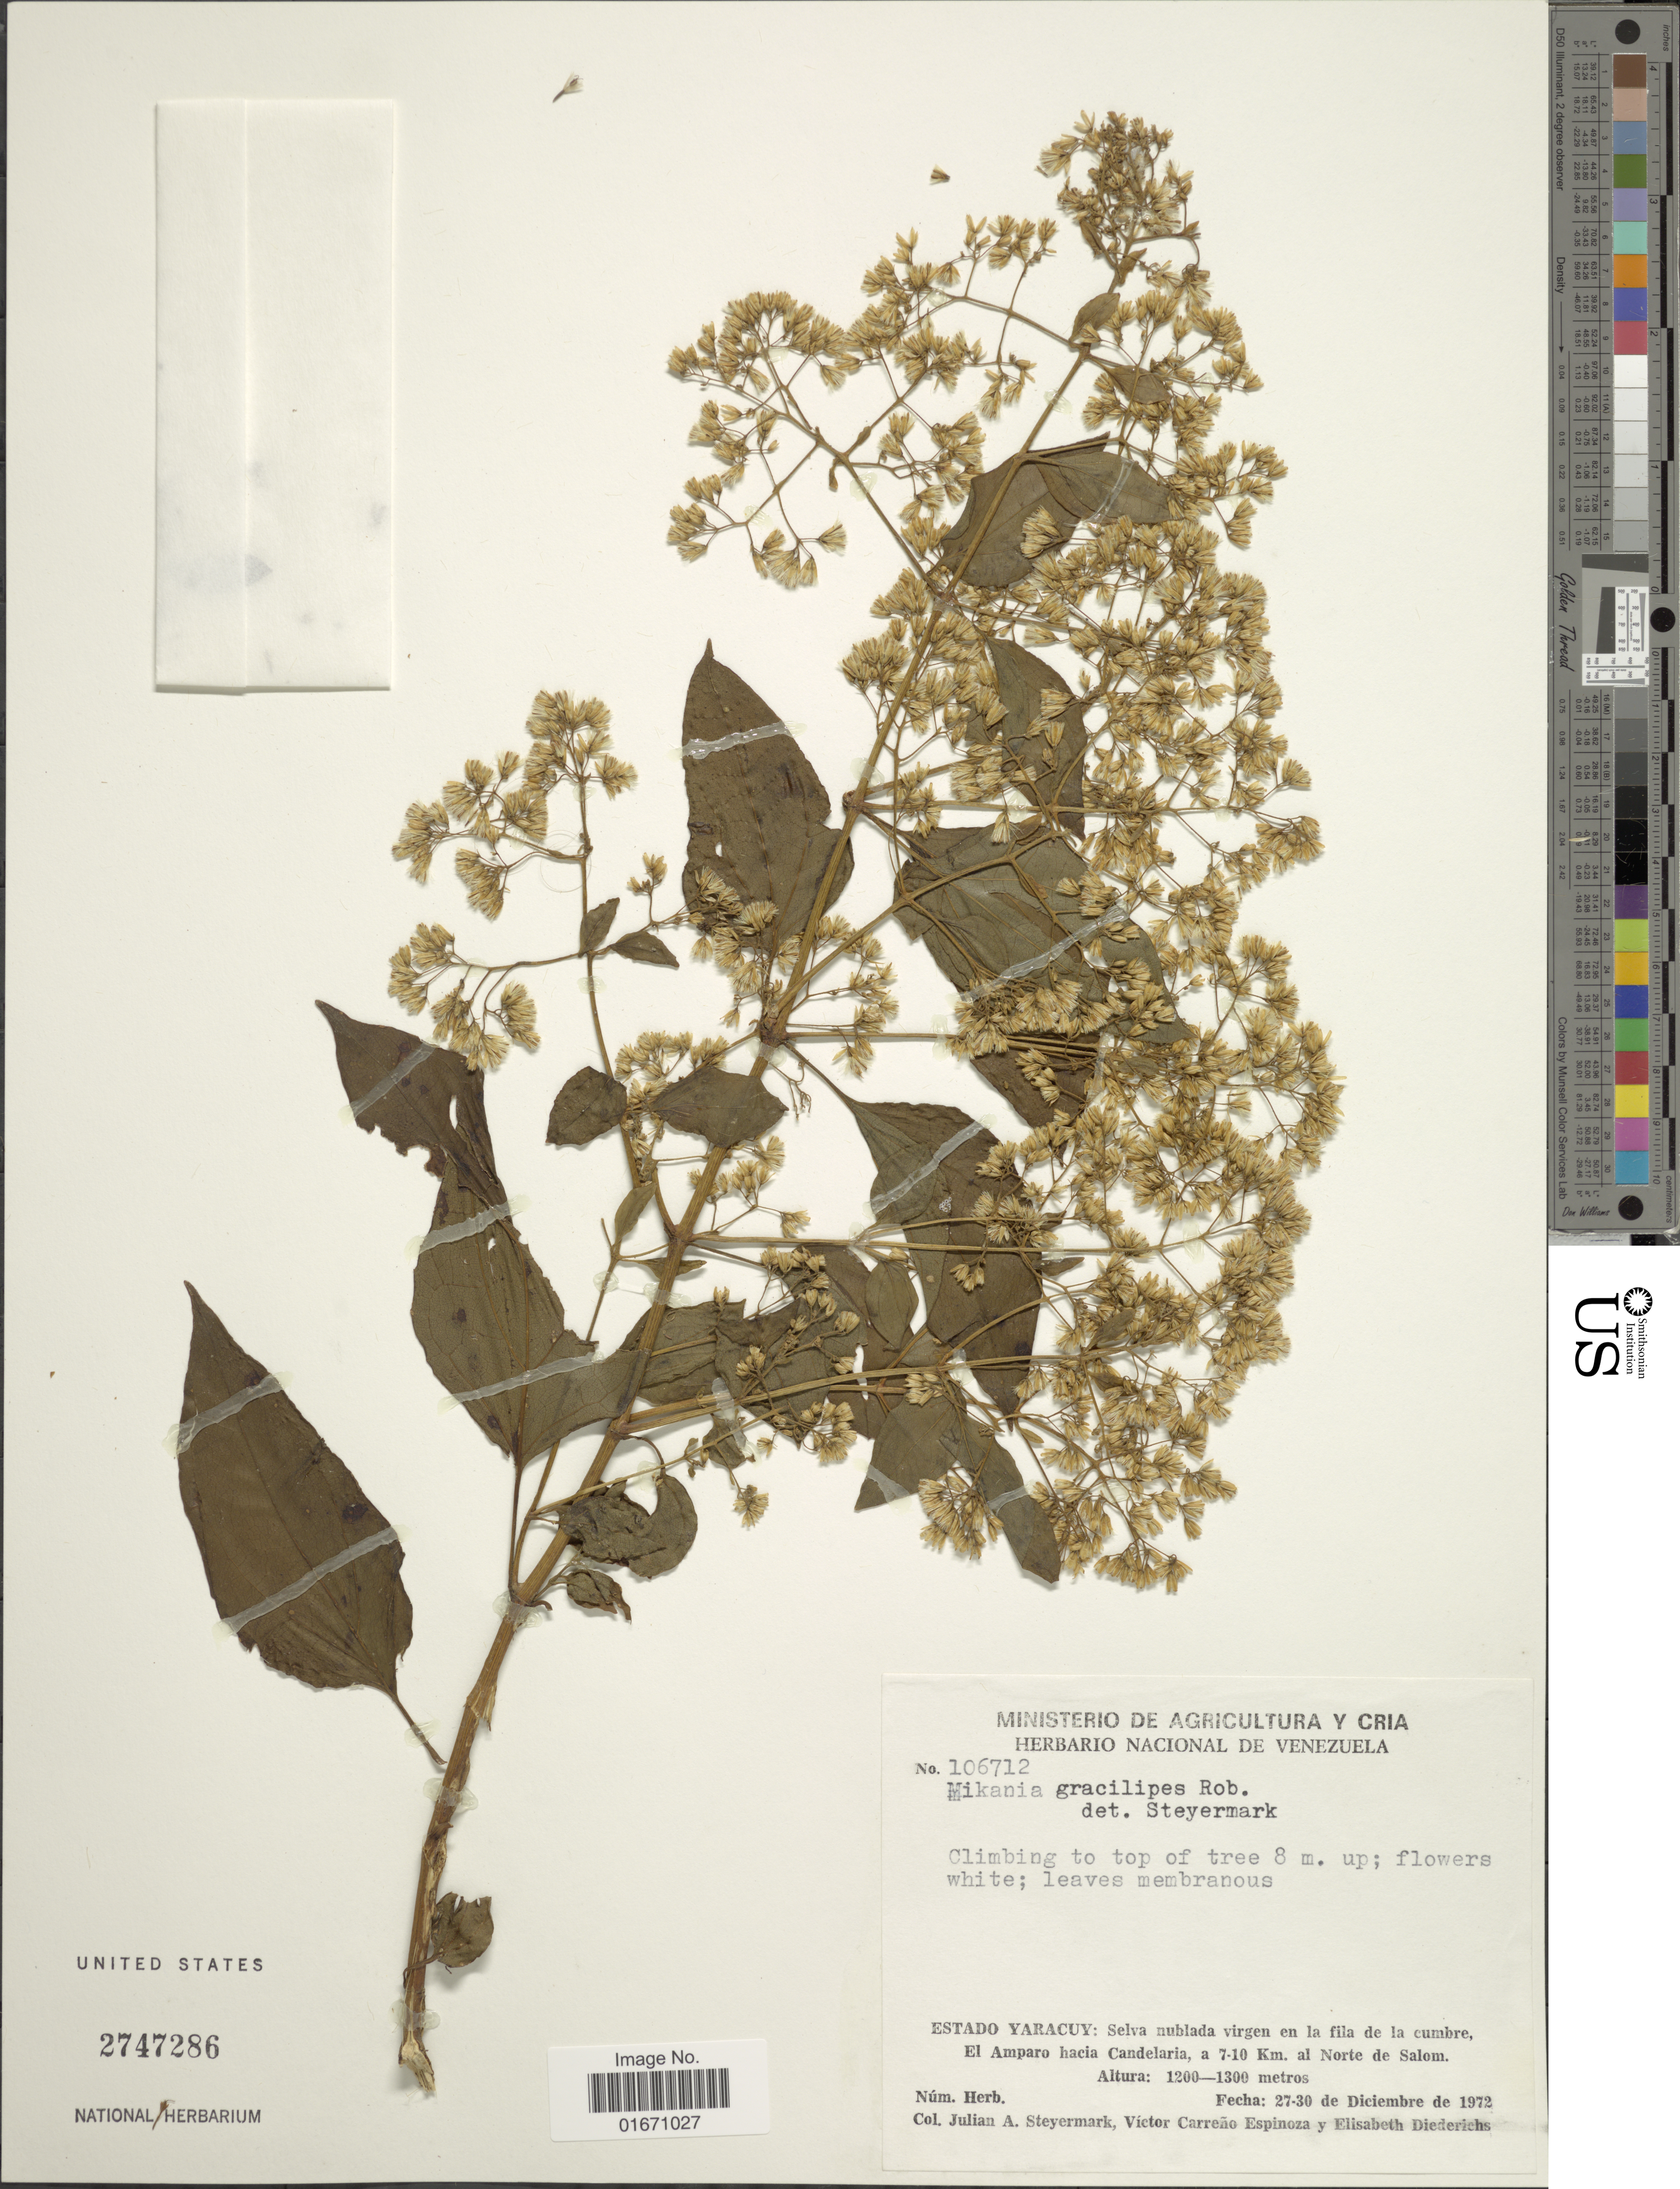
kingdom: Plantae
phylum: Tracheophyta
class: Magnoliopsida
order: Asterales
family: Asteraceae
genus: Mikania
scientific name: Mikania gracilipes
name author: B.L. Rob.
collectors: J. Steyermark, V. Carreño Espinosa & E. Diederichs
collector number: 106712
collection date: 1972-12-27/1972-12-30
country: Venezuela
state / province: Yaracuy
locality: El Amparo hacia Candelaria, a 7-10 km al Norte de Salom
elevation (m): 1200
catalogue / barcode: US 2747286